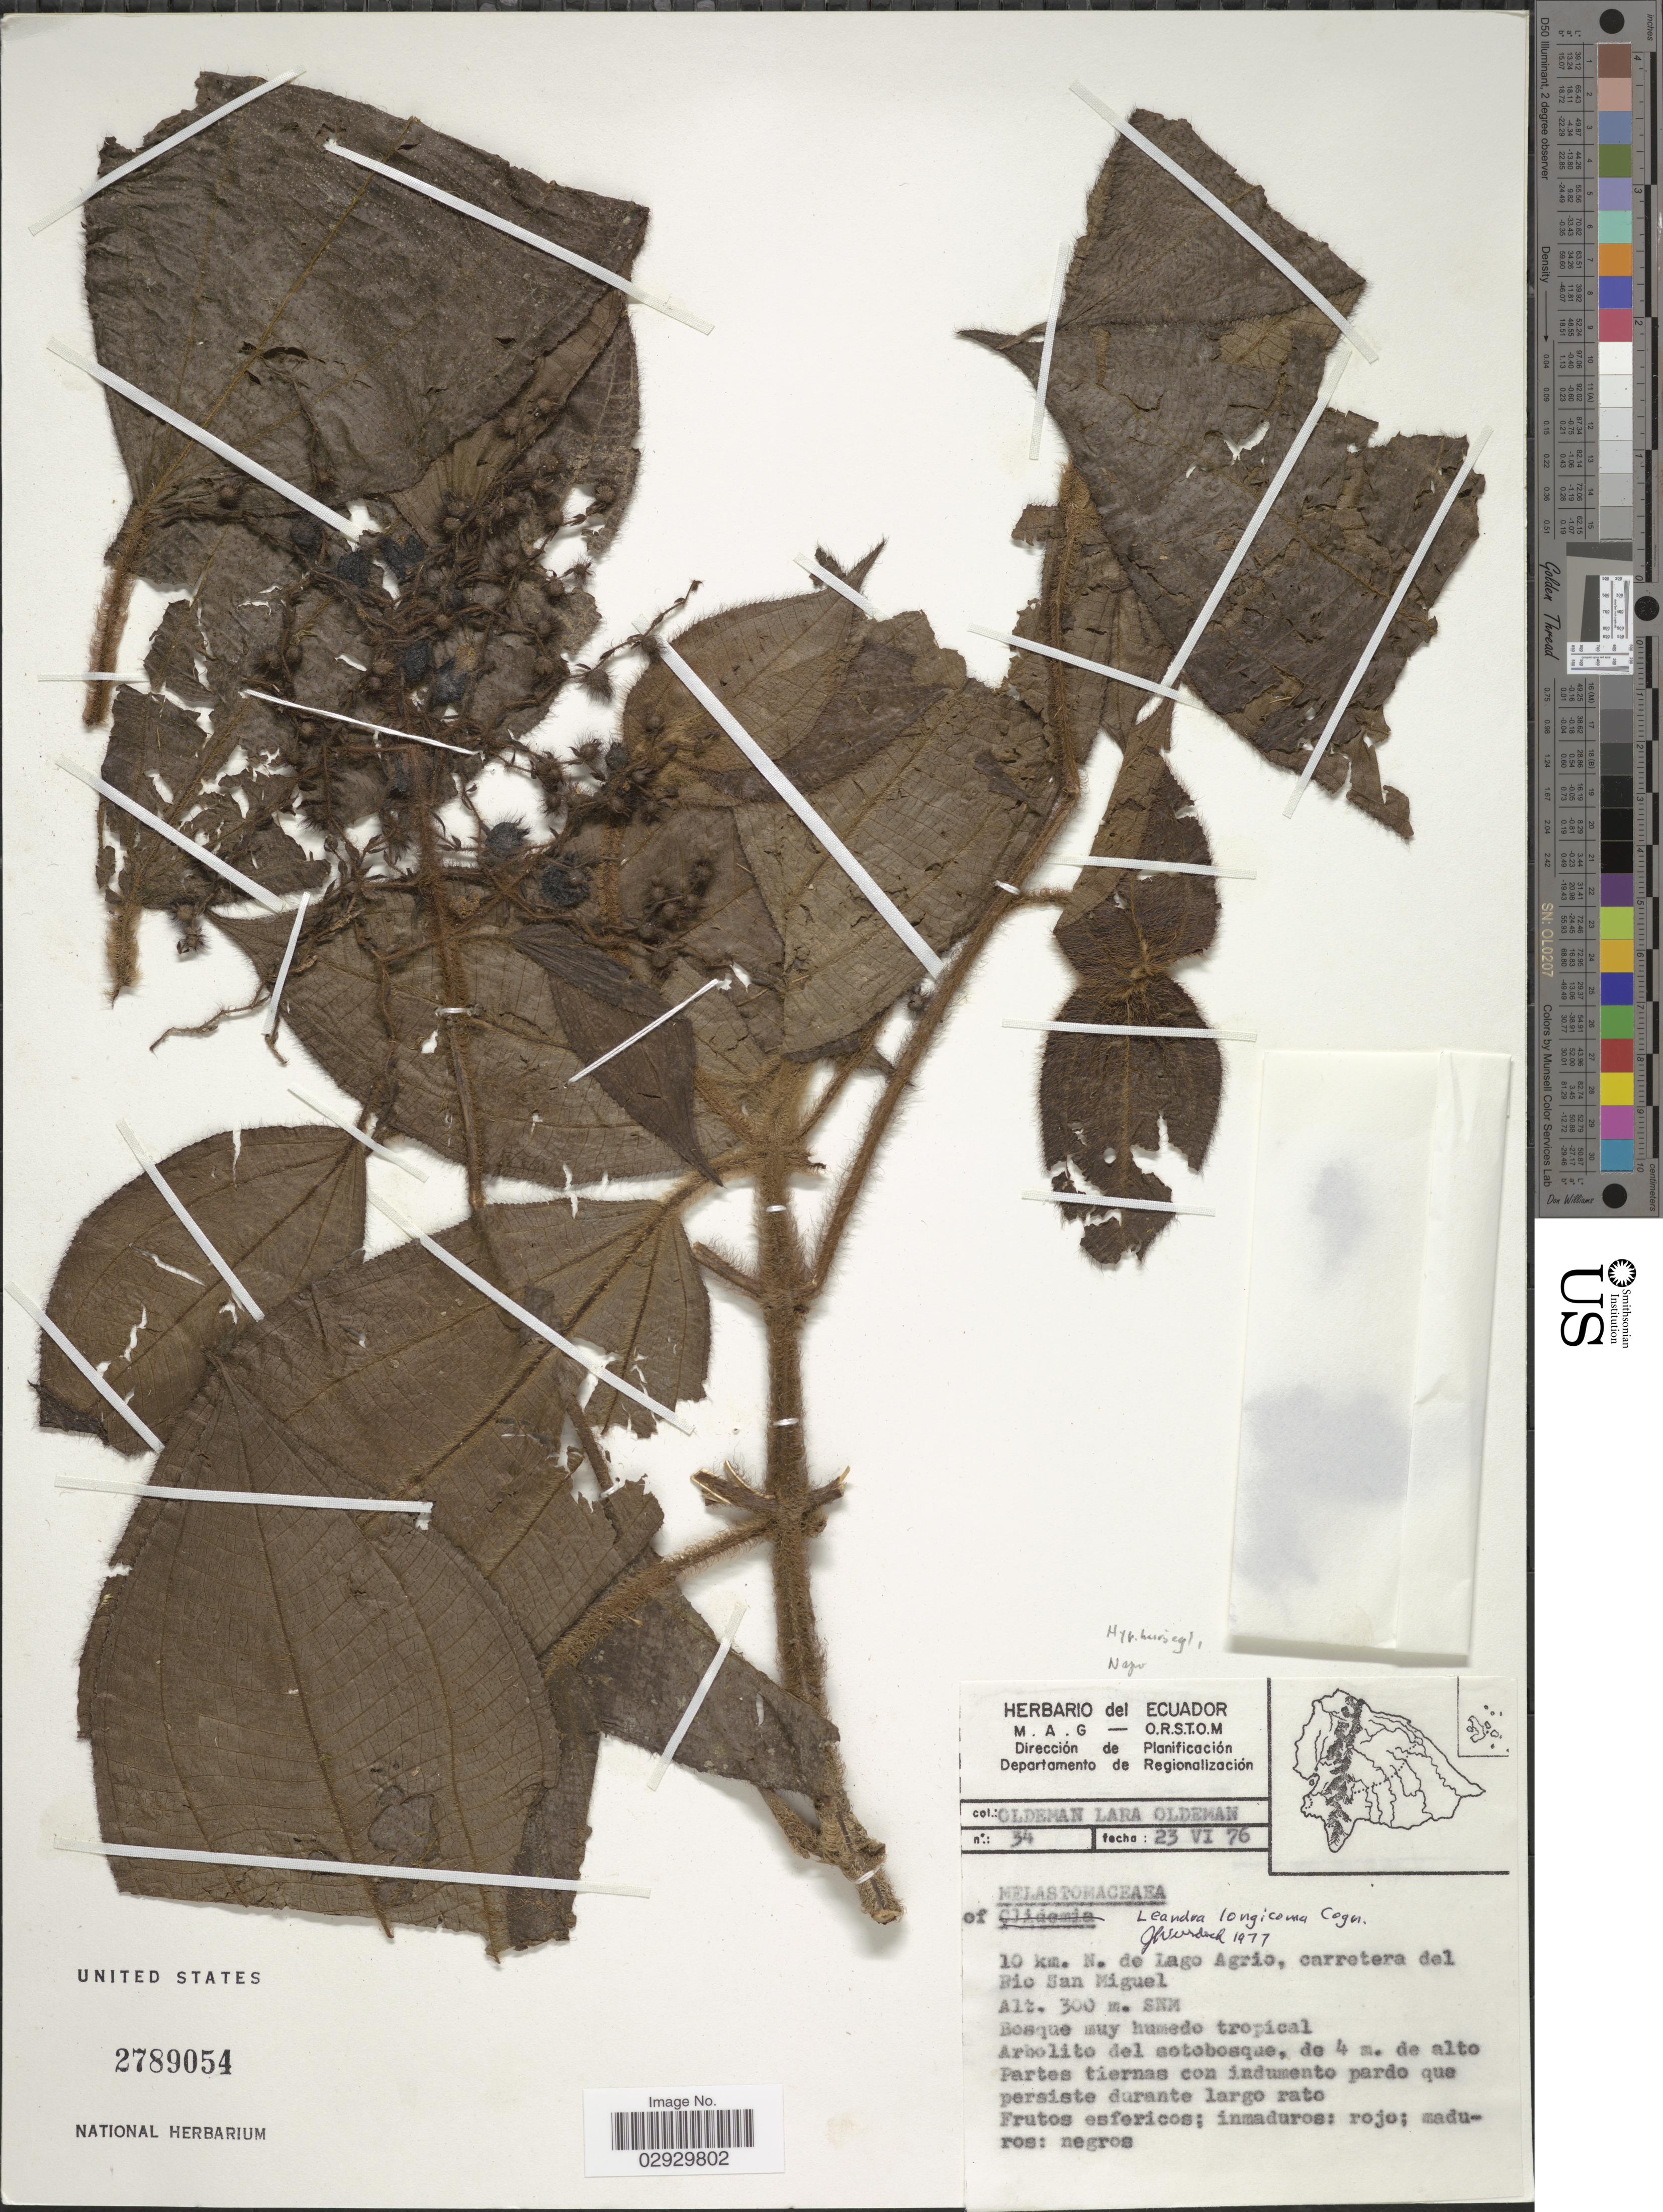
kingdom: Plantae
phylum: Tracheophyta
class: Magnoliopsida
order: Myrtales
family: Melastomataceae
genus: Leandra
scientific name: Leandra longicoma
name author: Cogn.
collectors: Oldeman-Lara-Oldeman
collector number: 34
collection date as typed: Transcribed d/m/y: 23/6/76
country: Ecuador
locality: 10 km. N. de Lago Agrio, carretera del Rio San Miguel.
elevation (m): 300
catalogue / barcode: US 2789054